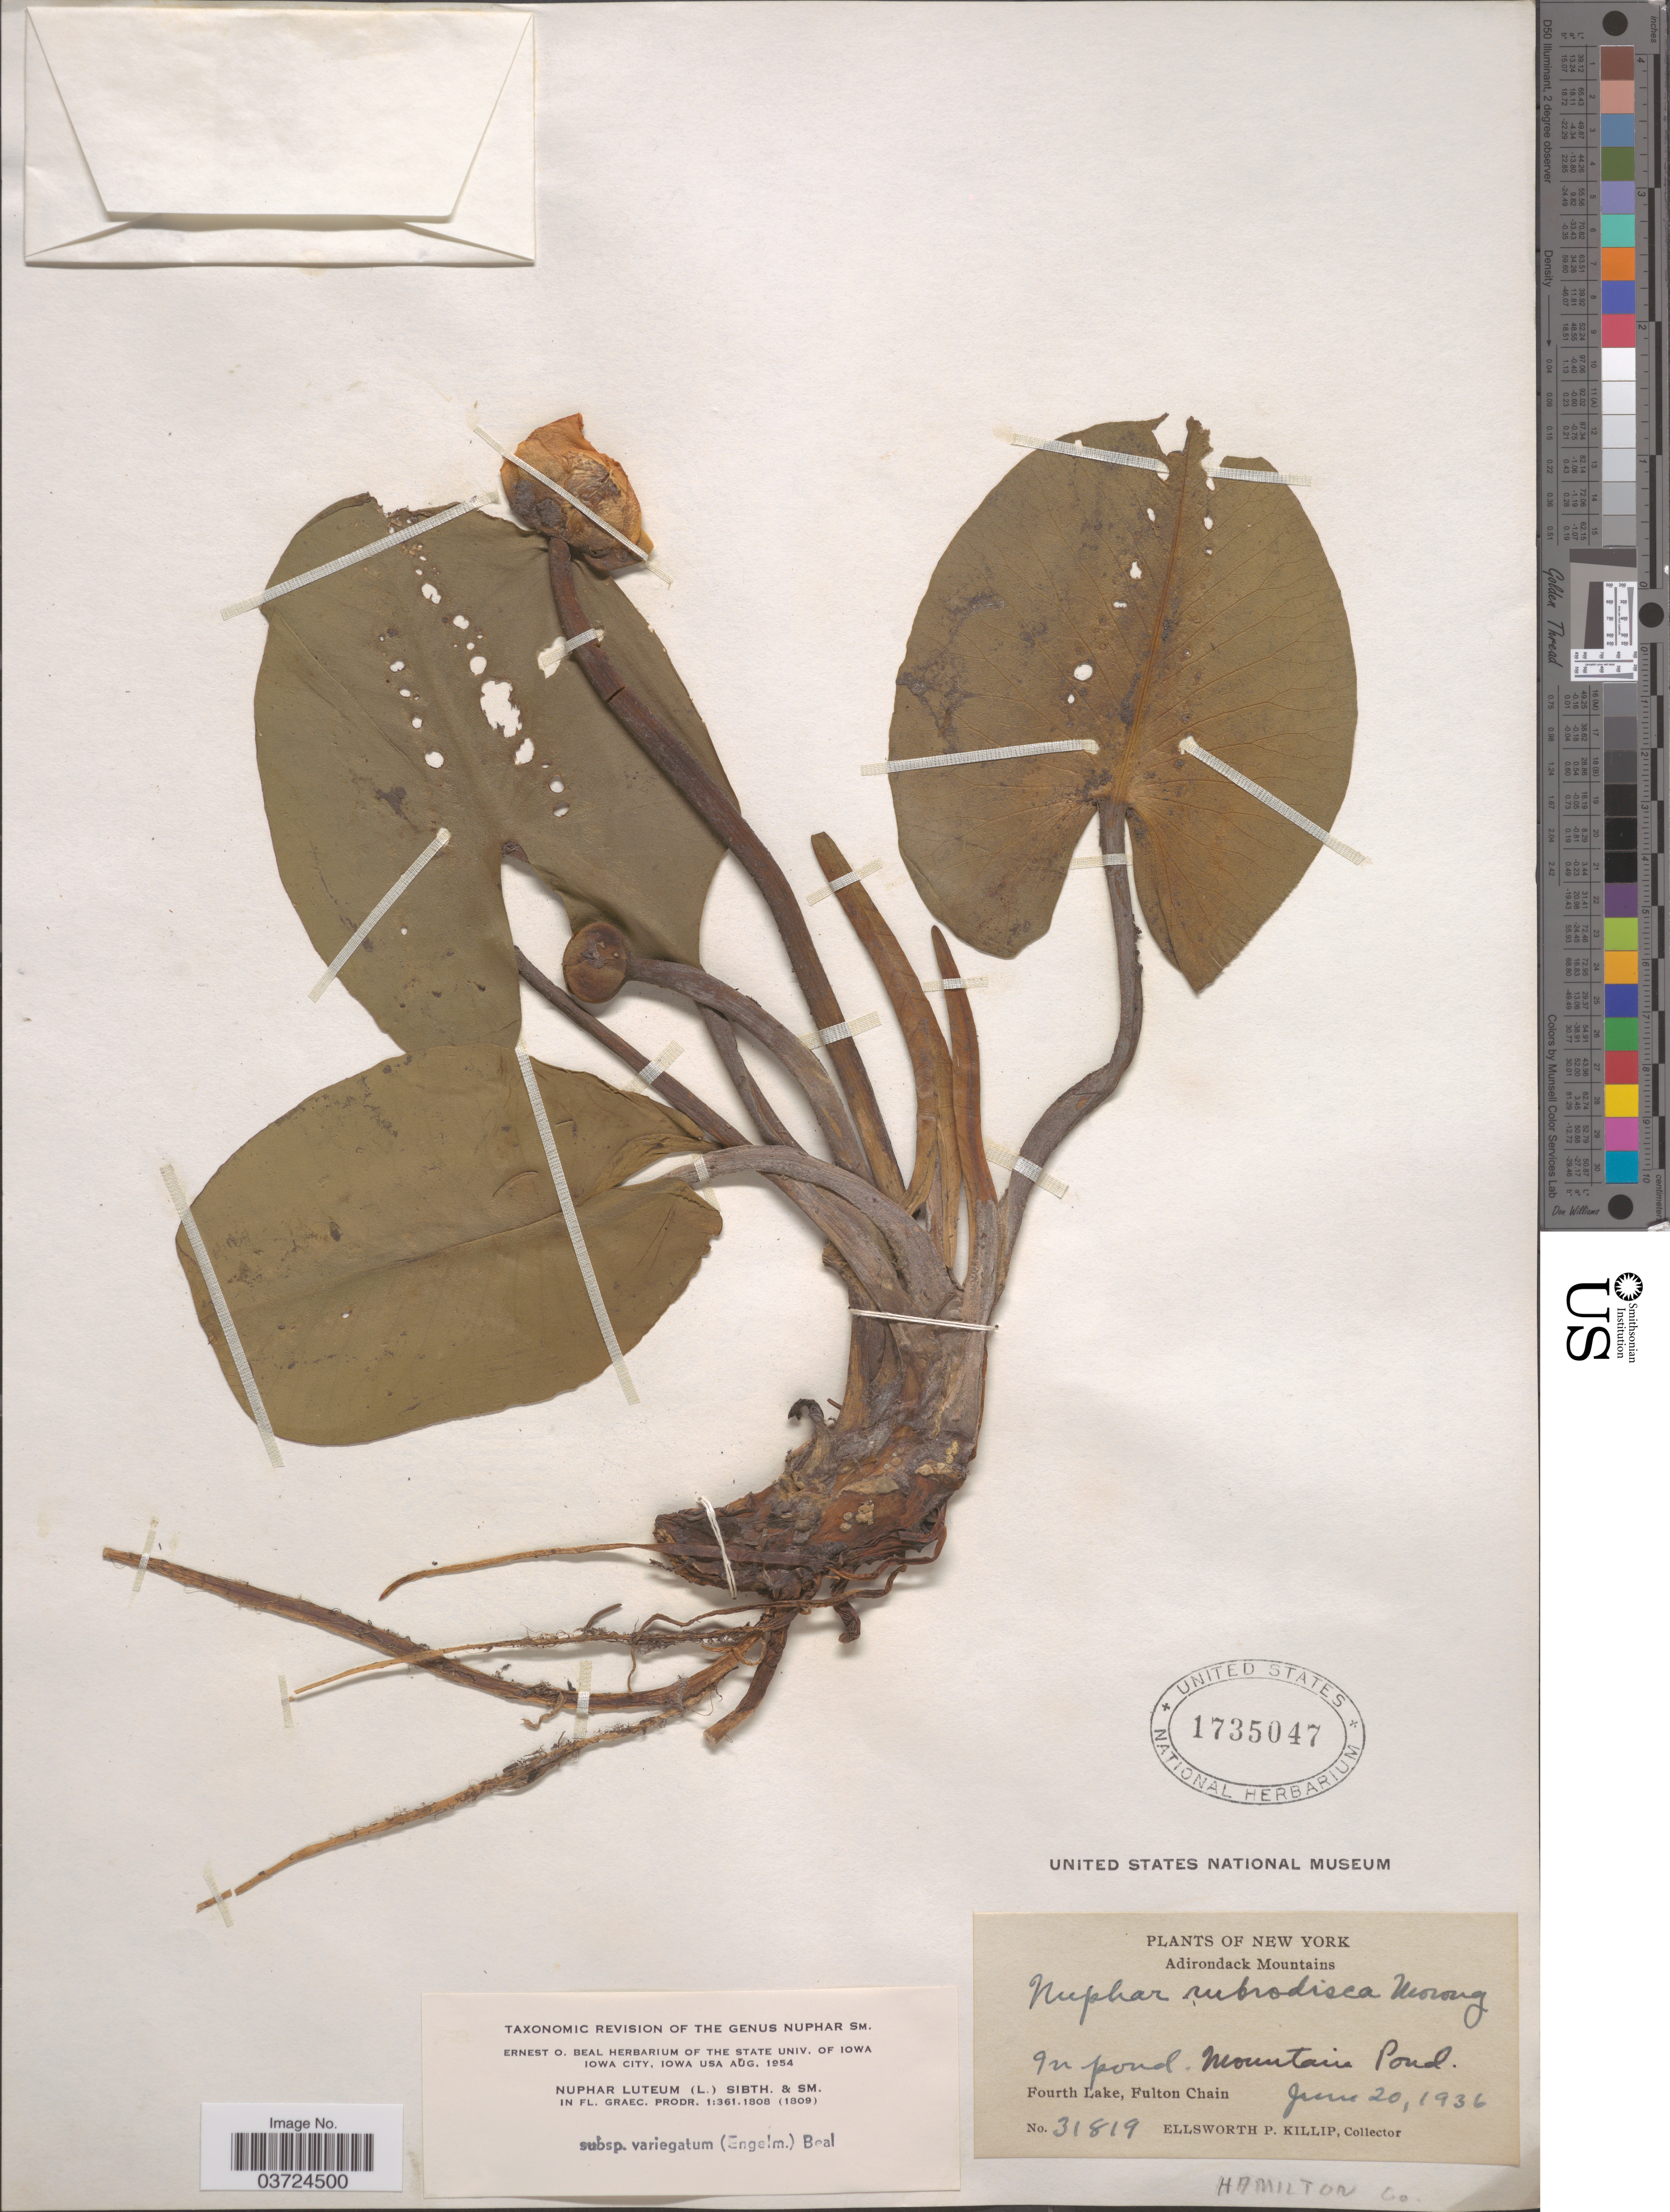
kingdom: Plantae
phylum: Tracheophyta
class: Magnoliopsida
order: Nymphaeales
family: Nymphaeaceae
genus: Nuphar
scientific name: Nuphar lutea subsp. variegata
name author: (Engelm. ex Durand) E.O. Beal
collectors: E. P. Killip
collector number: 31819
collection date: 1936-06-20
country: United States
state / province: New York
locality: Adirondack Mountains. Mountain Pond. Fourth Lake, Fulton Chain. Hamilton Co.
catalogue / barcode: US 1735047